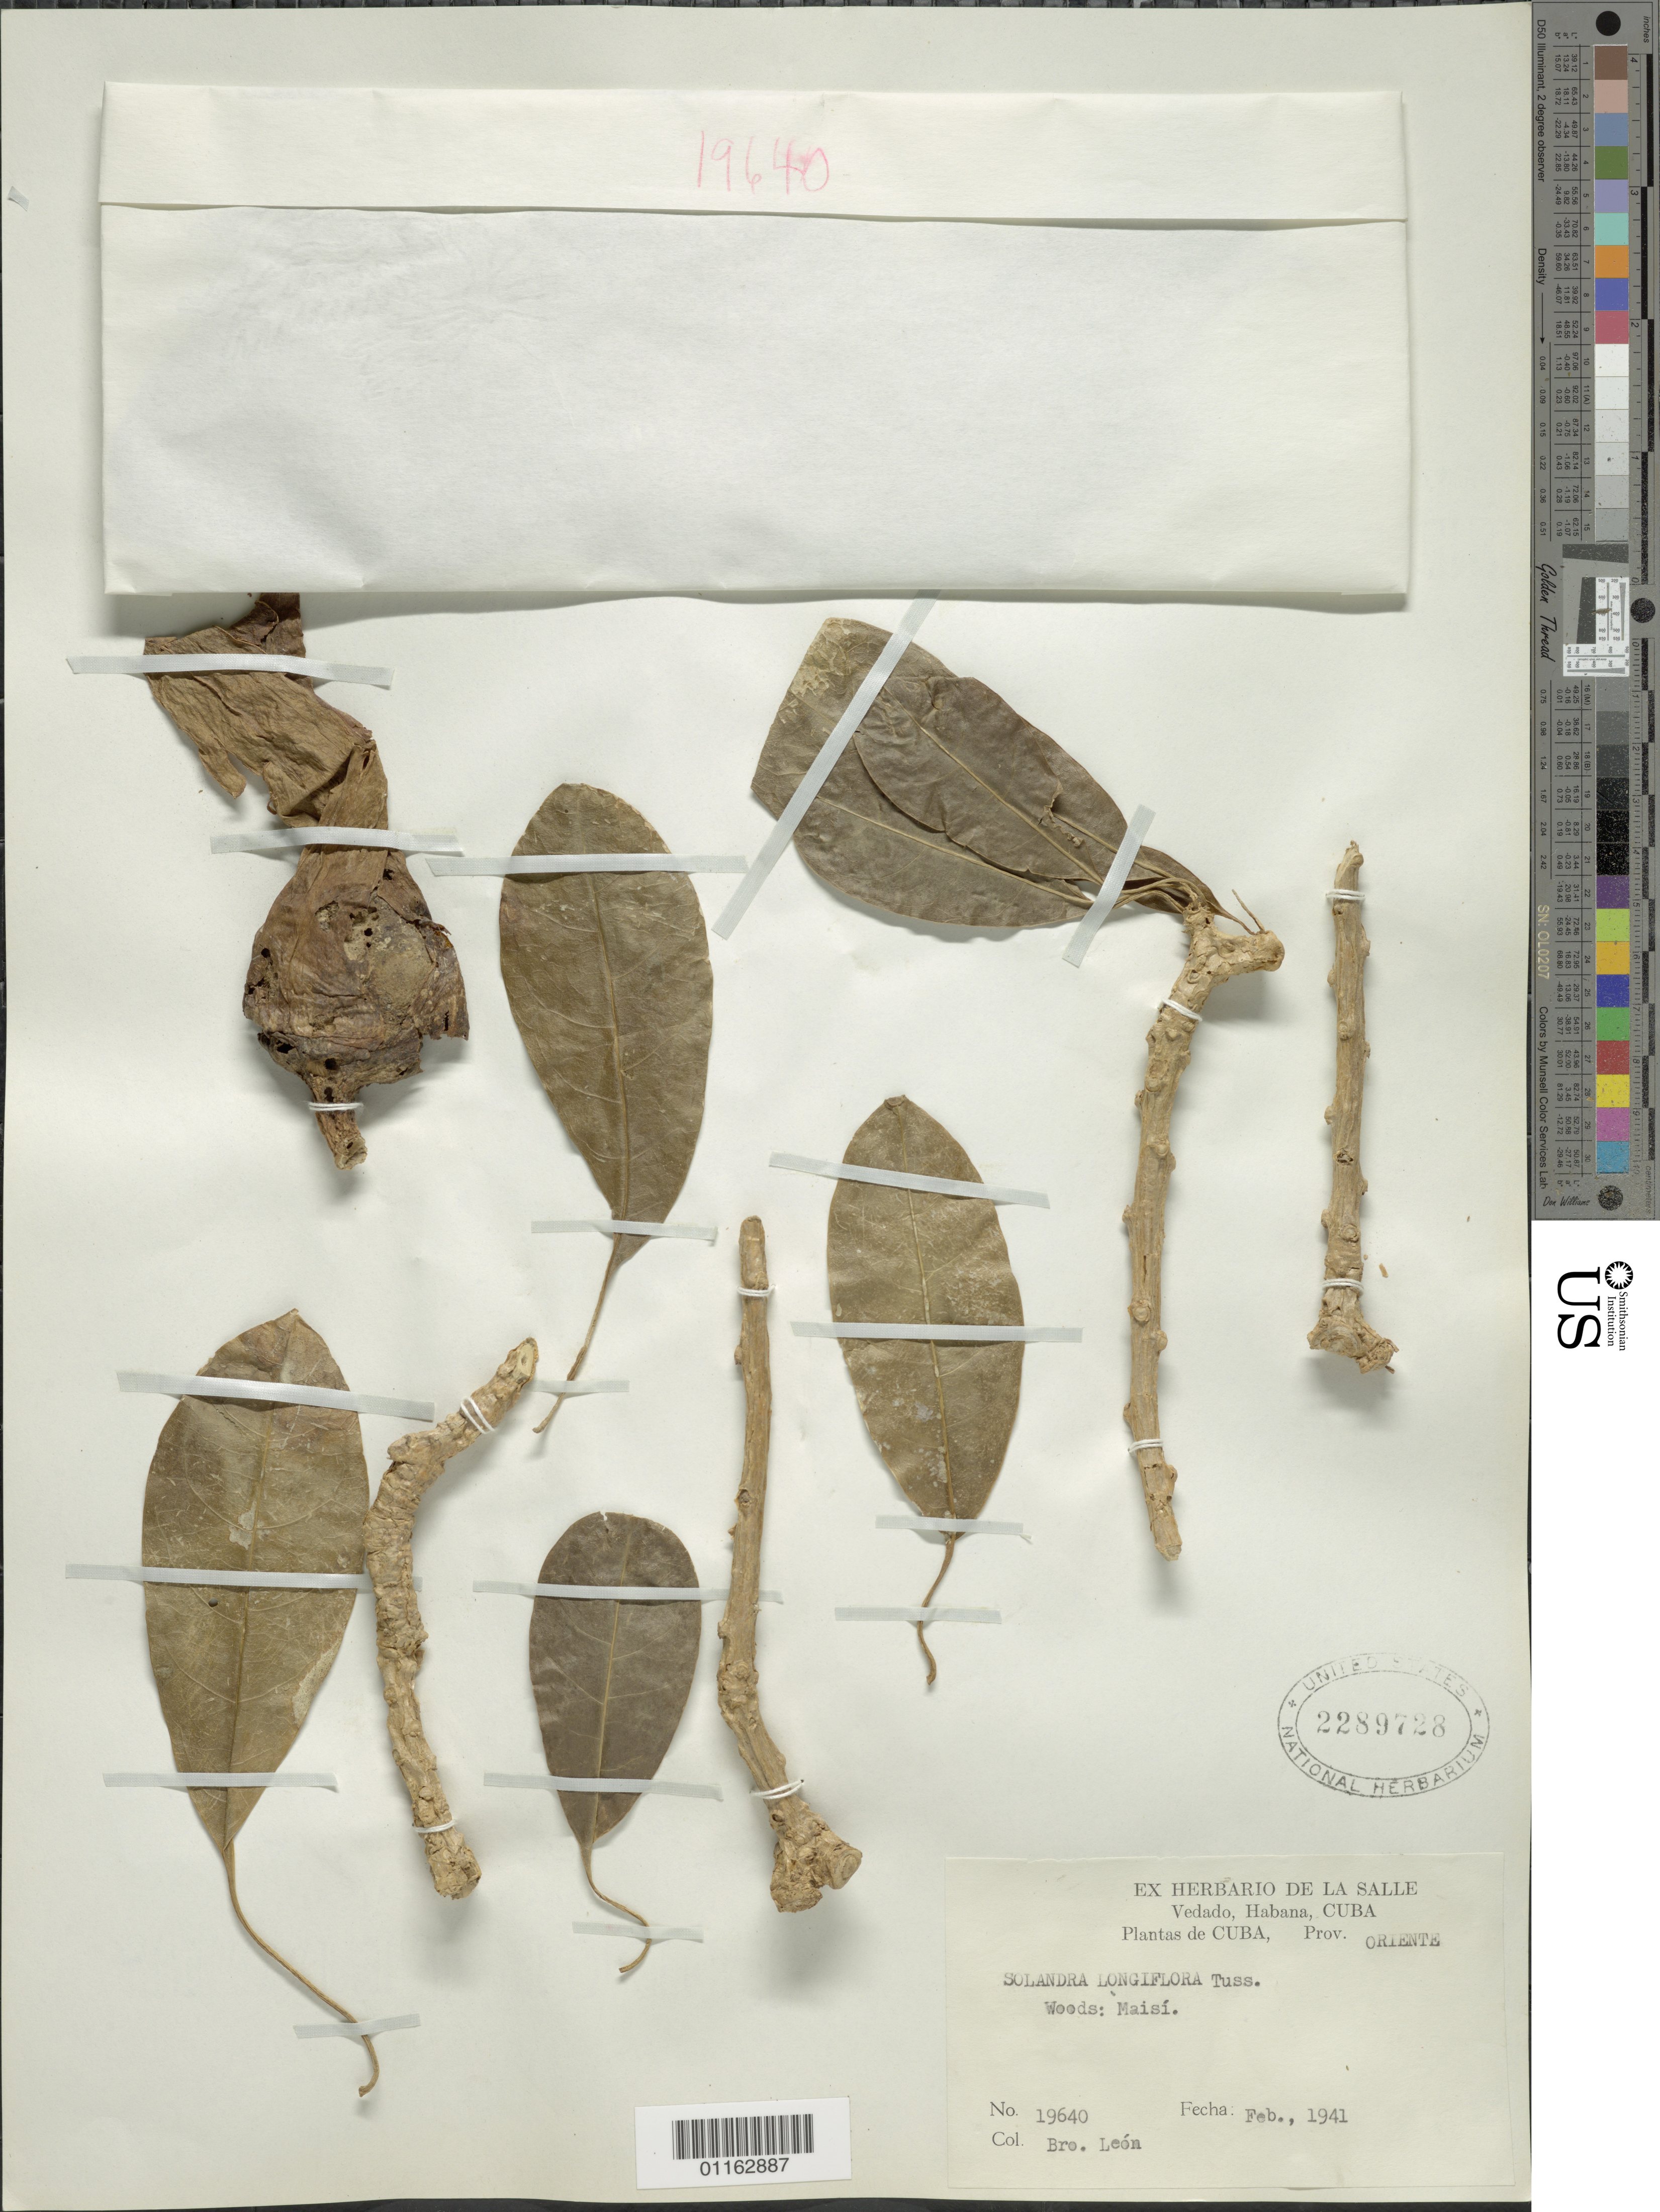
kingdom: Plantae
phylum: Tracheophyta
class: Magnoliopsida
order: Solanales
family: Solanaceae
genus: Solandra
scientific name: Solandra longiflora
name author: Tussac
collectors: Bro. León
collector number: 19640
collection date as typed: Feb 1941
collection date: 1941-02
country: Cuba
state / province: Oriente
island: Cuba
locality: woods: Maisi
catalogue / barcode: US 2289728